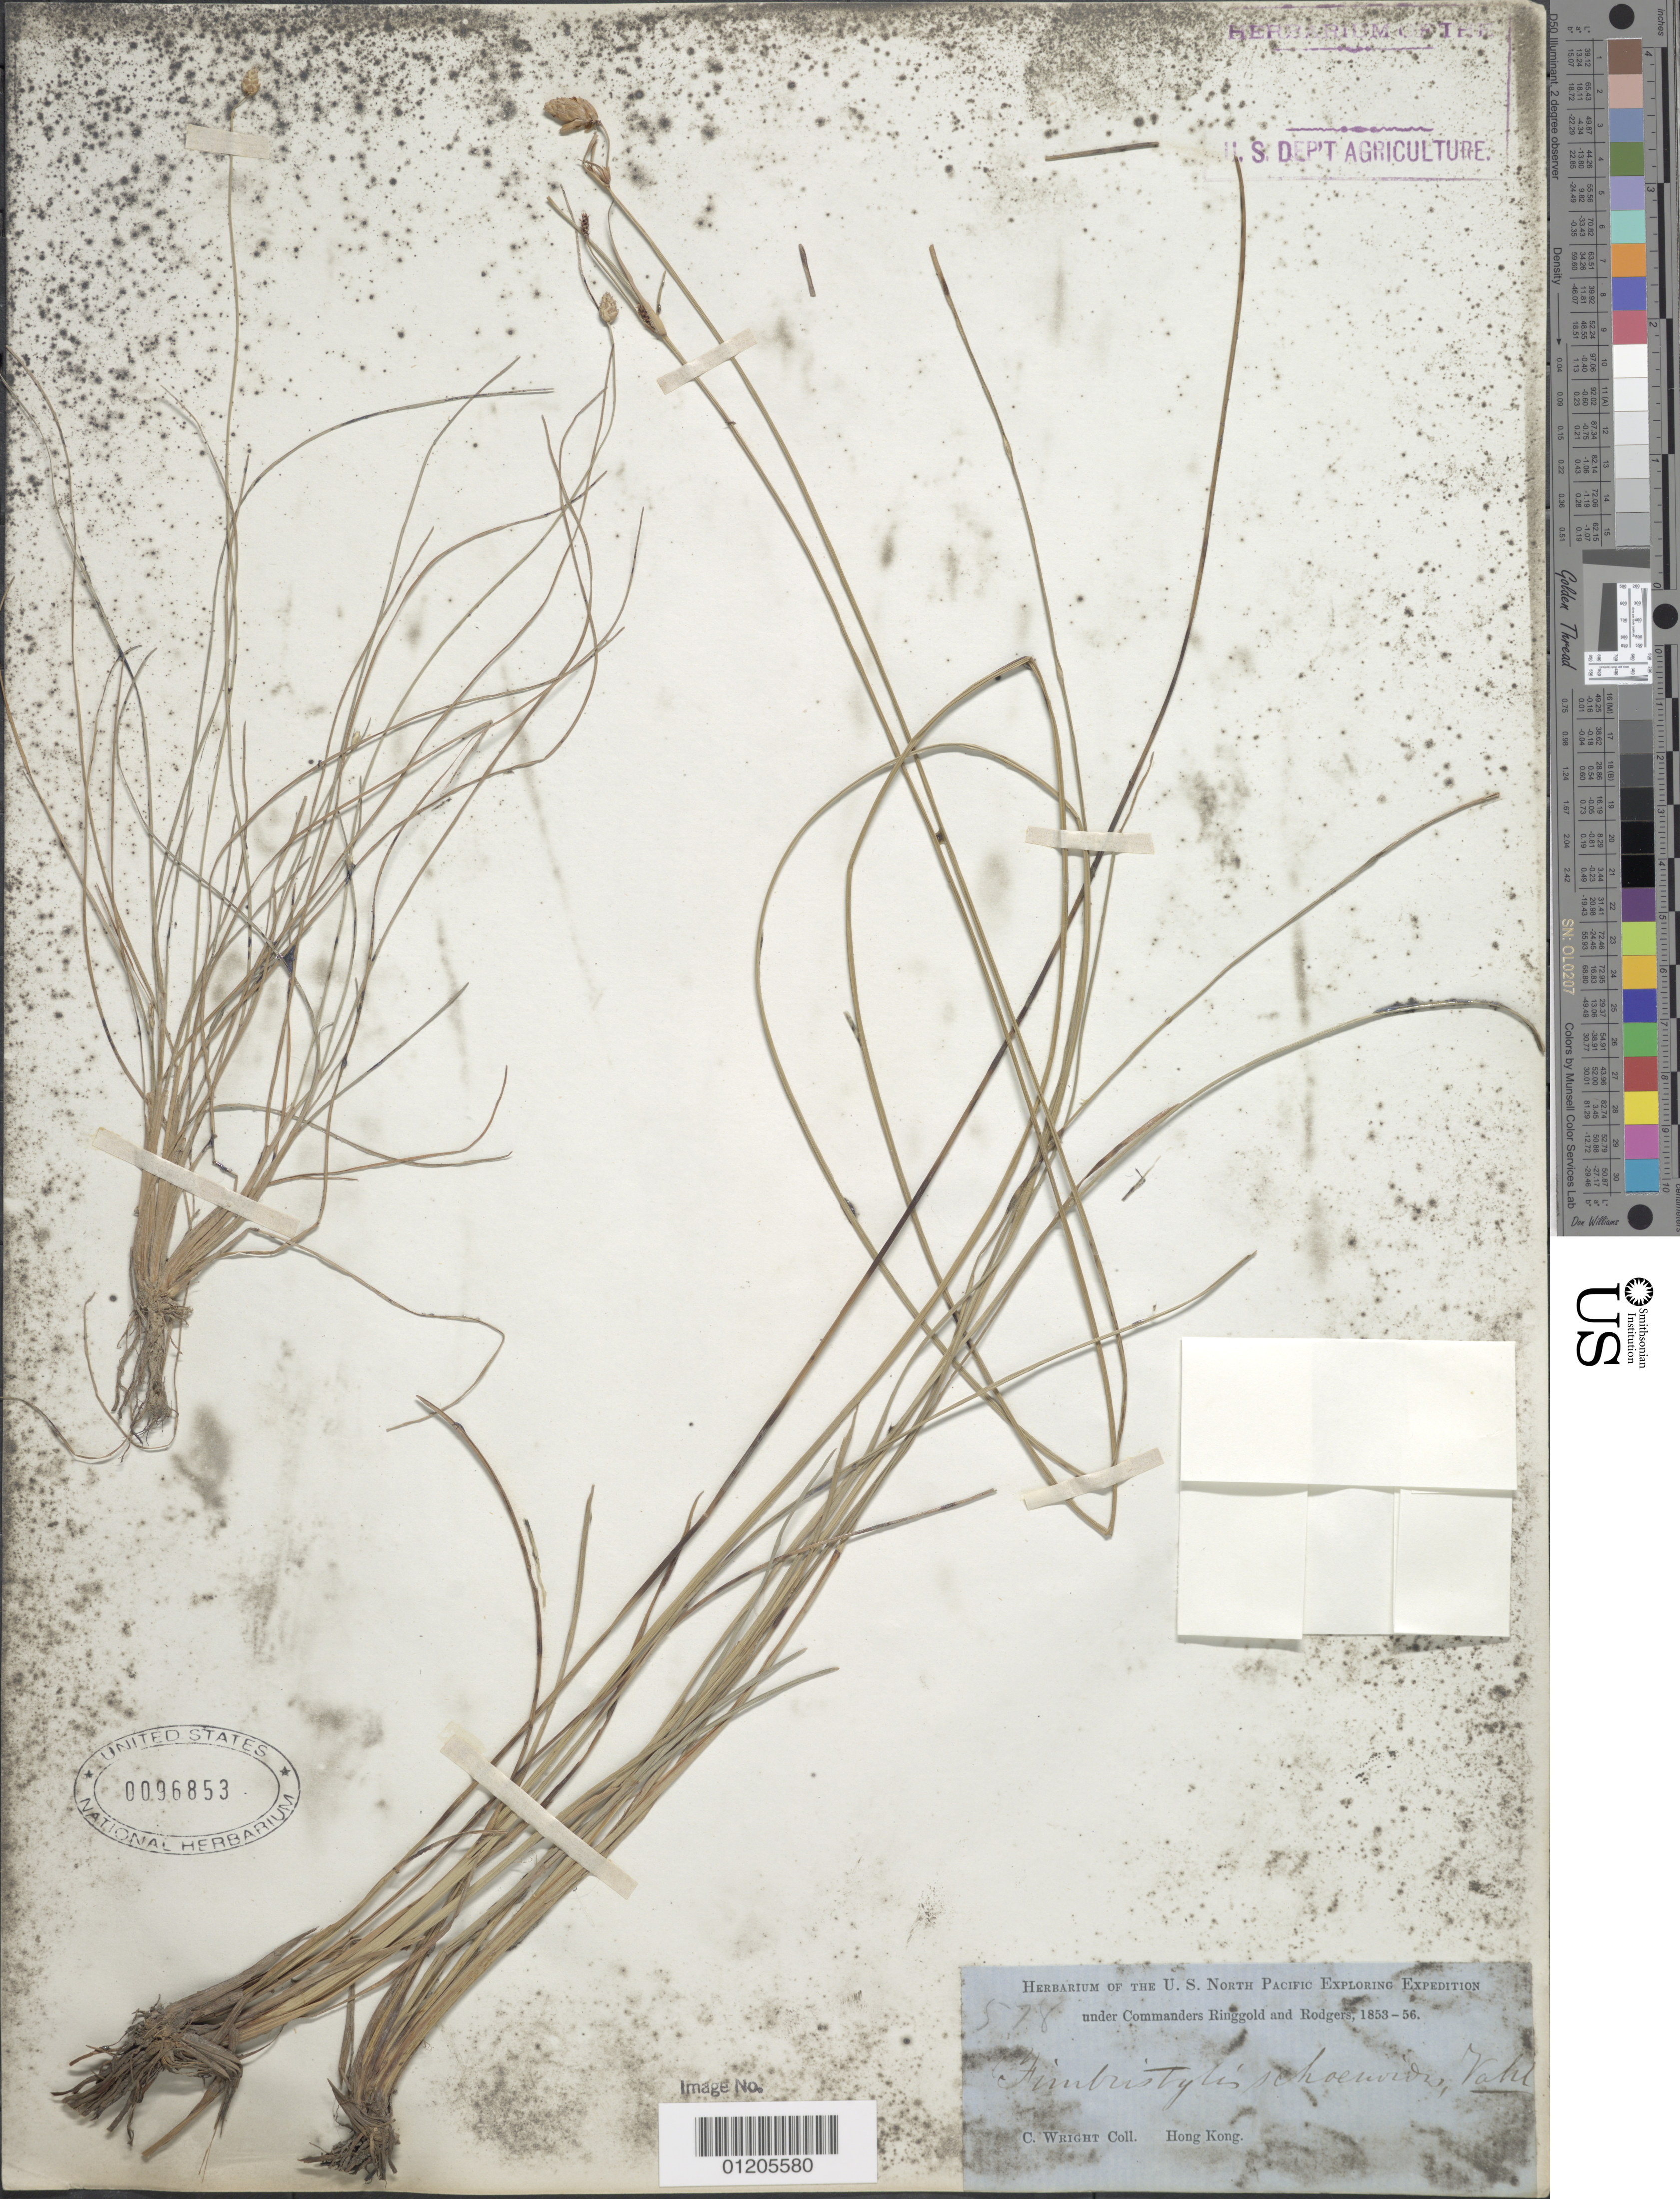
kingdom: Plantae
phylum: Tracheophyta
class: Liliopsida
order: Poales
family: Cyperaceae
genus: Fimbristylis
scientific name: Fimbristylis schoenoides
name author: (Retz.) Vahl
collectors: C. Wright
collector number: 578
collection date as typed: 1853 to -- -- 1856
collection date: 1853/1856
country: China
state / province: Hong Kong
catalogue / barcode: US 96853